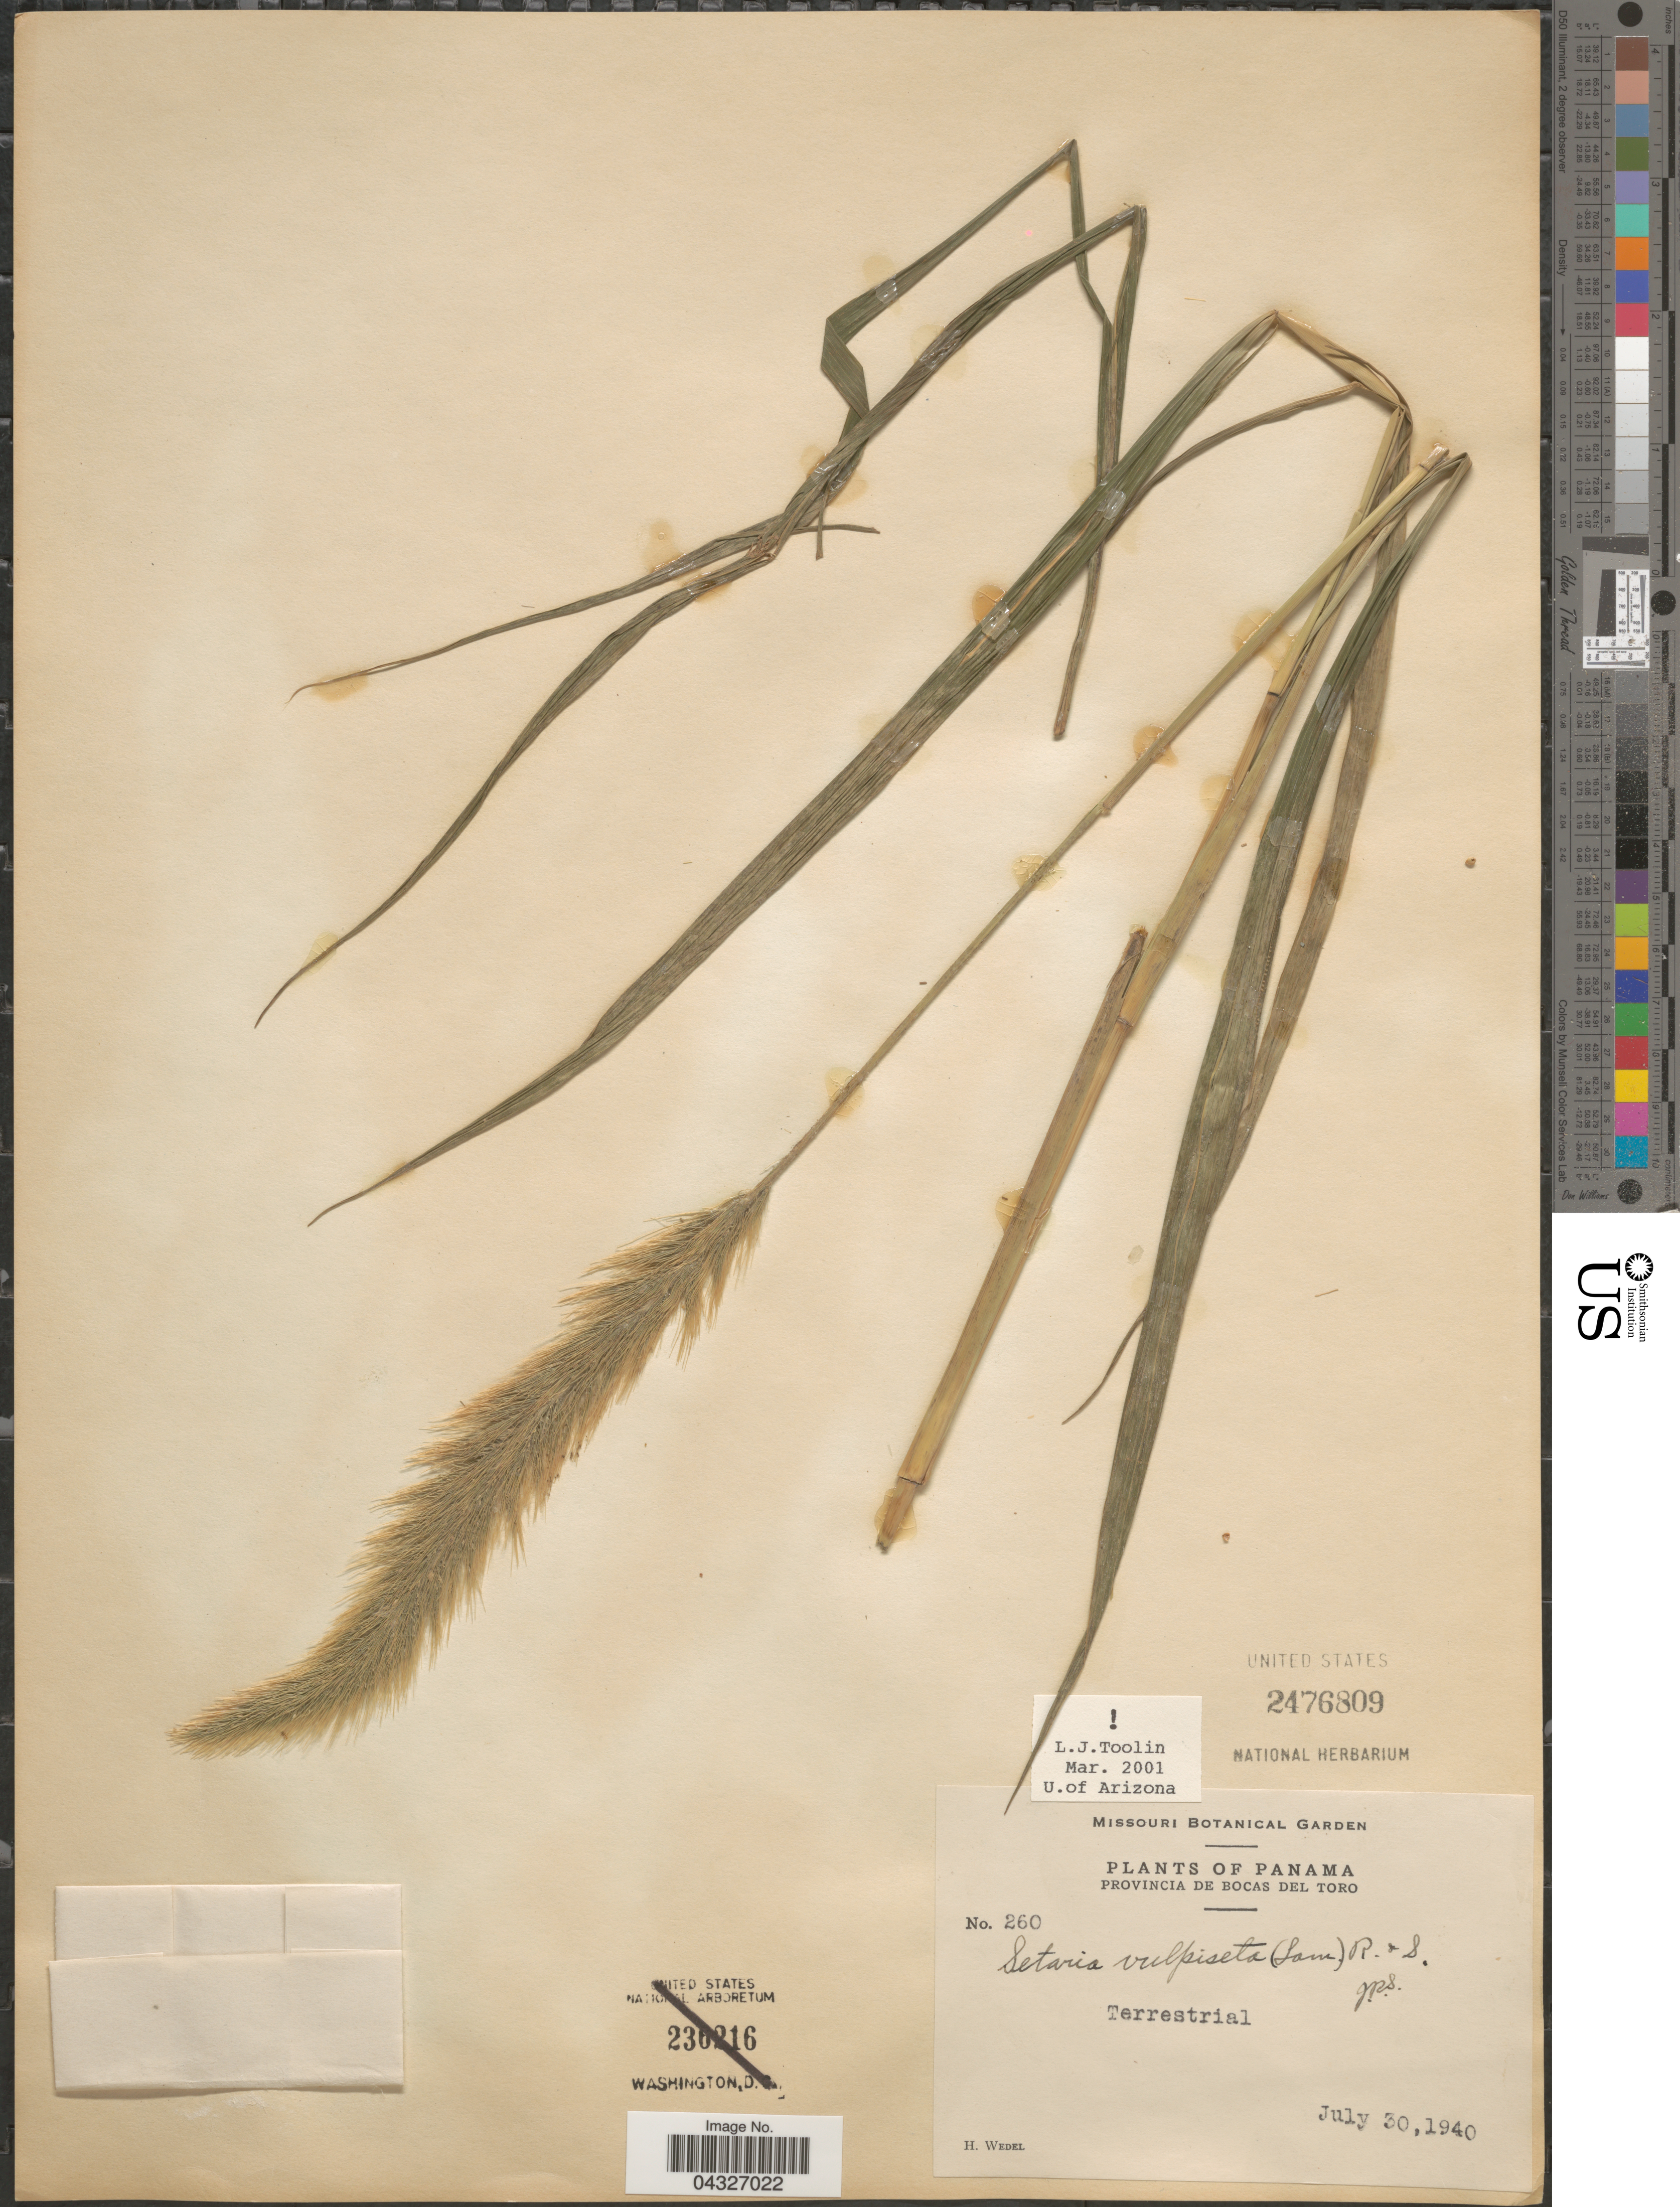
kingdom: Plantae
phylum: Tracheophyta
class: Liliopsida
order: Poales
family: Poaceae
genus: Setaria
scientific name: Setaria vulpiseta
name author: (Lam.) Roem. & Schult.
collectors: H. Wedel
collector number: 260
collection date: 1940-07-30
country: Panama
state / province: Bocas del Toro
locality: Terrestrial.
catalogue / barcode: US 2476809